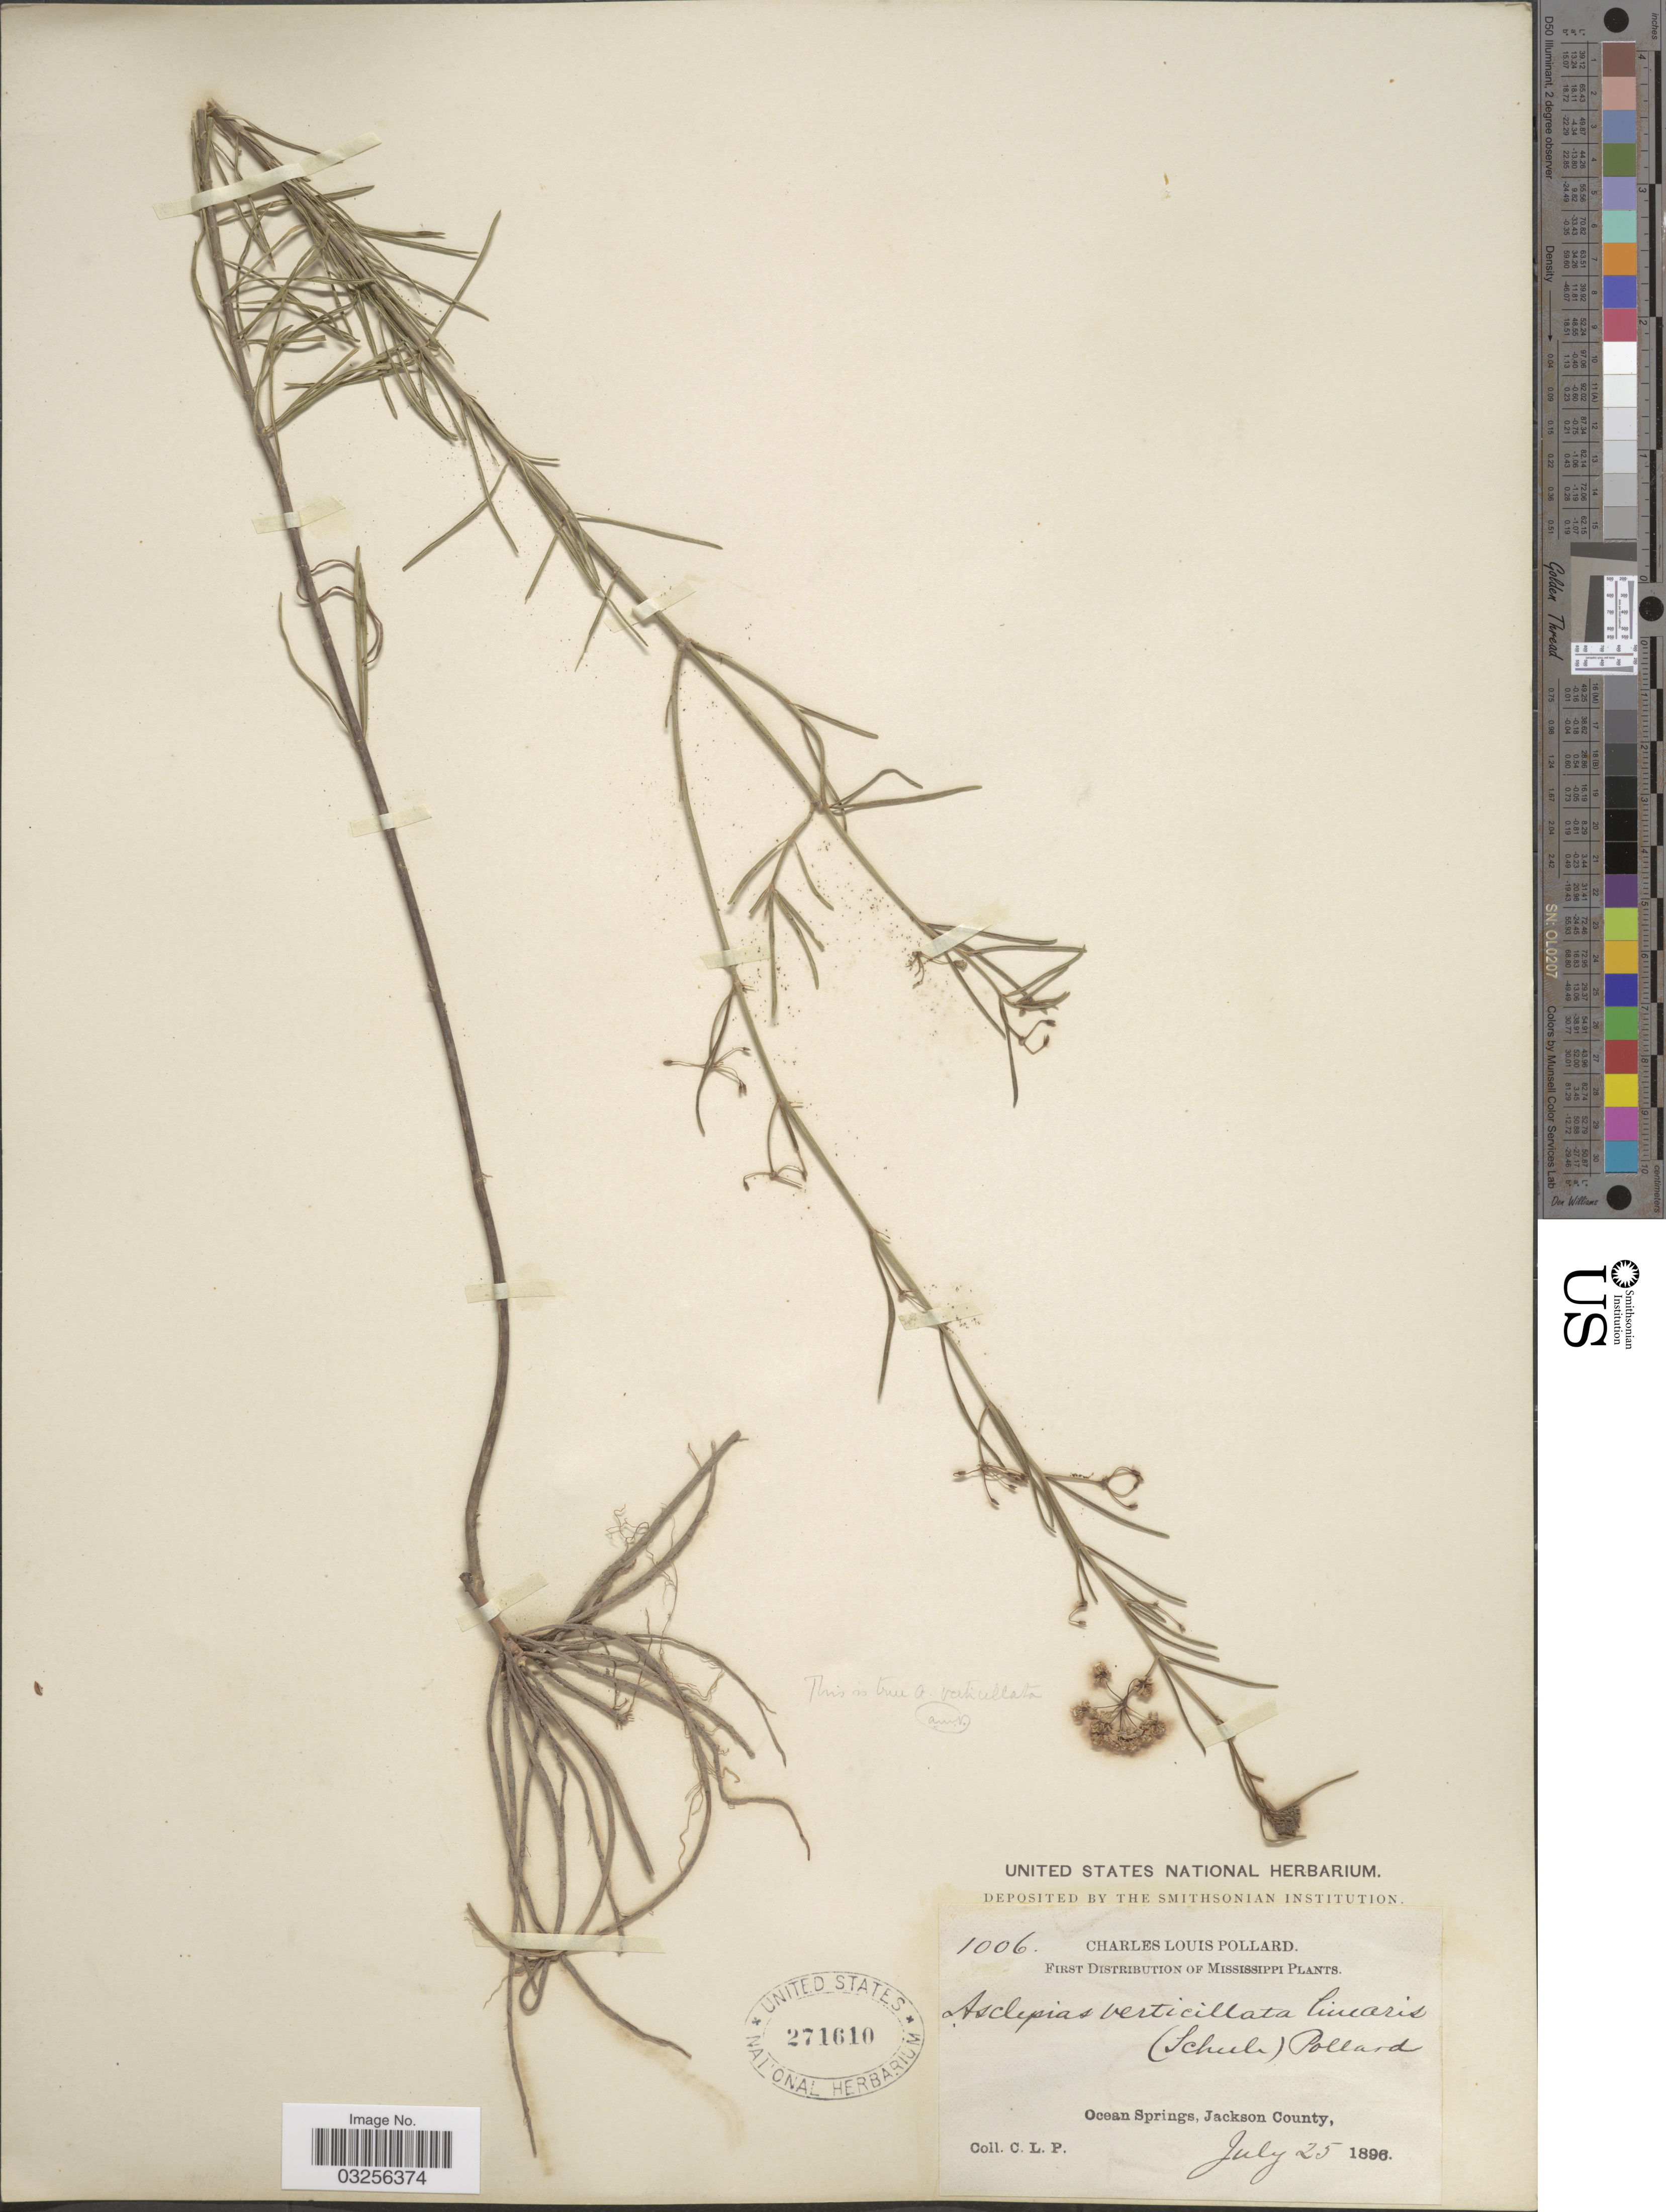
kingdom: Plantae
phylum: Tracheophyta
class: Magnoliopsida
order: Gentianales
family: Apocynaceae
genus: Asclepias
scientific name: Asclepias verticillata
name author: L.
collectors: C. L. Pollard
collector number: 1006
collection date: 1896-07-25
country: United States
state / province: Mississippi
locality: Ocean Springs, Jackson County.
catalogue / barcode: US 271610